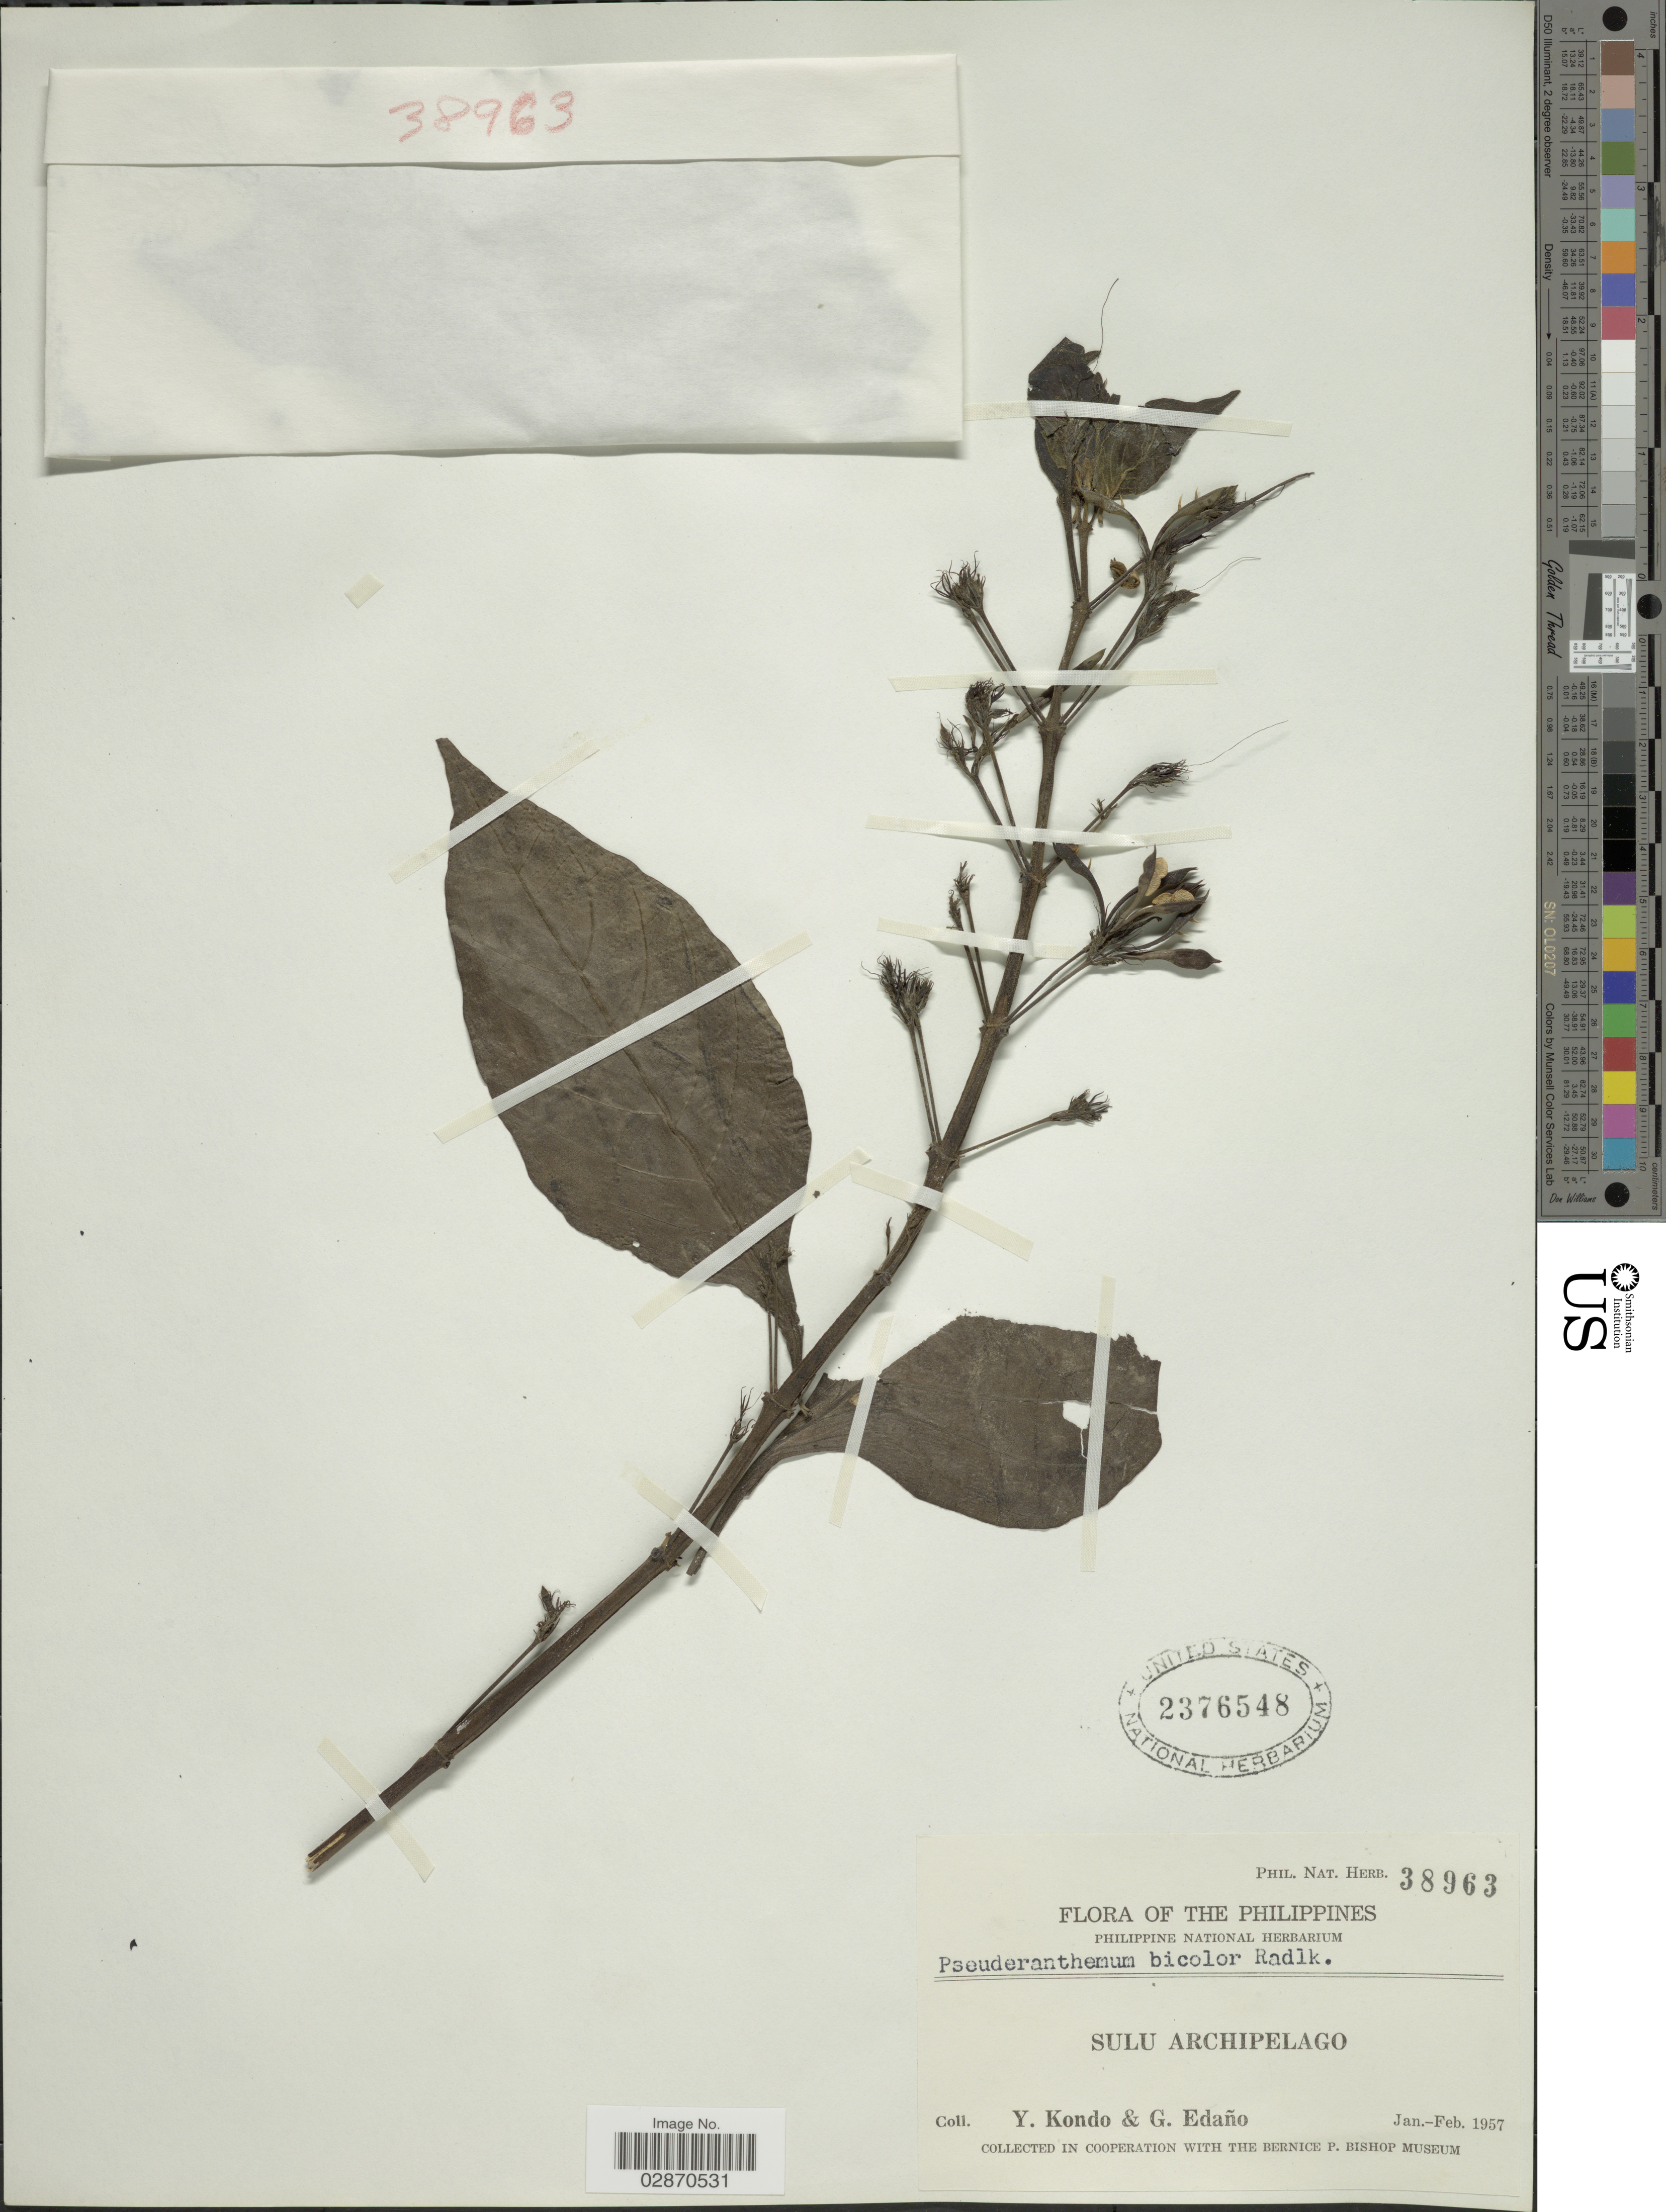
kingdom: Plantae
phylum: Tracheophyta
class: Magnoliopsida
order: Lamiales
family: Acanthaceae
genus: Pseuderanthemum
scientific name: Pseuderanthemum pulchellum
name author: (Andrews) Merr.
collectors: Y. Kondo & G. Edaño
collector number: Phil. Nat. Herb. 38963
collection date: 1957-01/1957-02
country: Philippines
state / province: Muslim Mindanao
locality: Sulu Archipelago.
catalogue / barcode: US 2376548